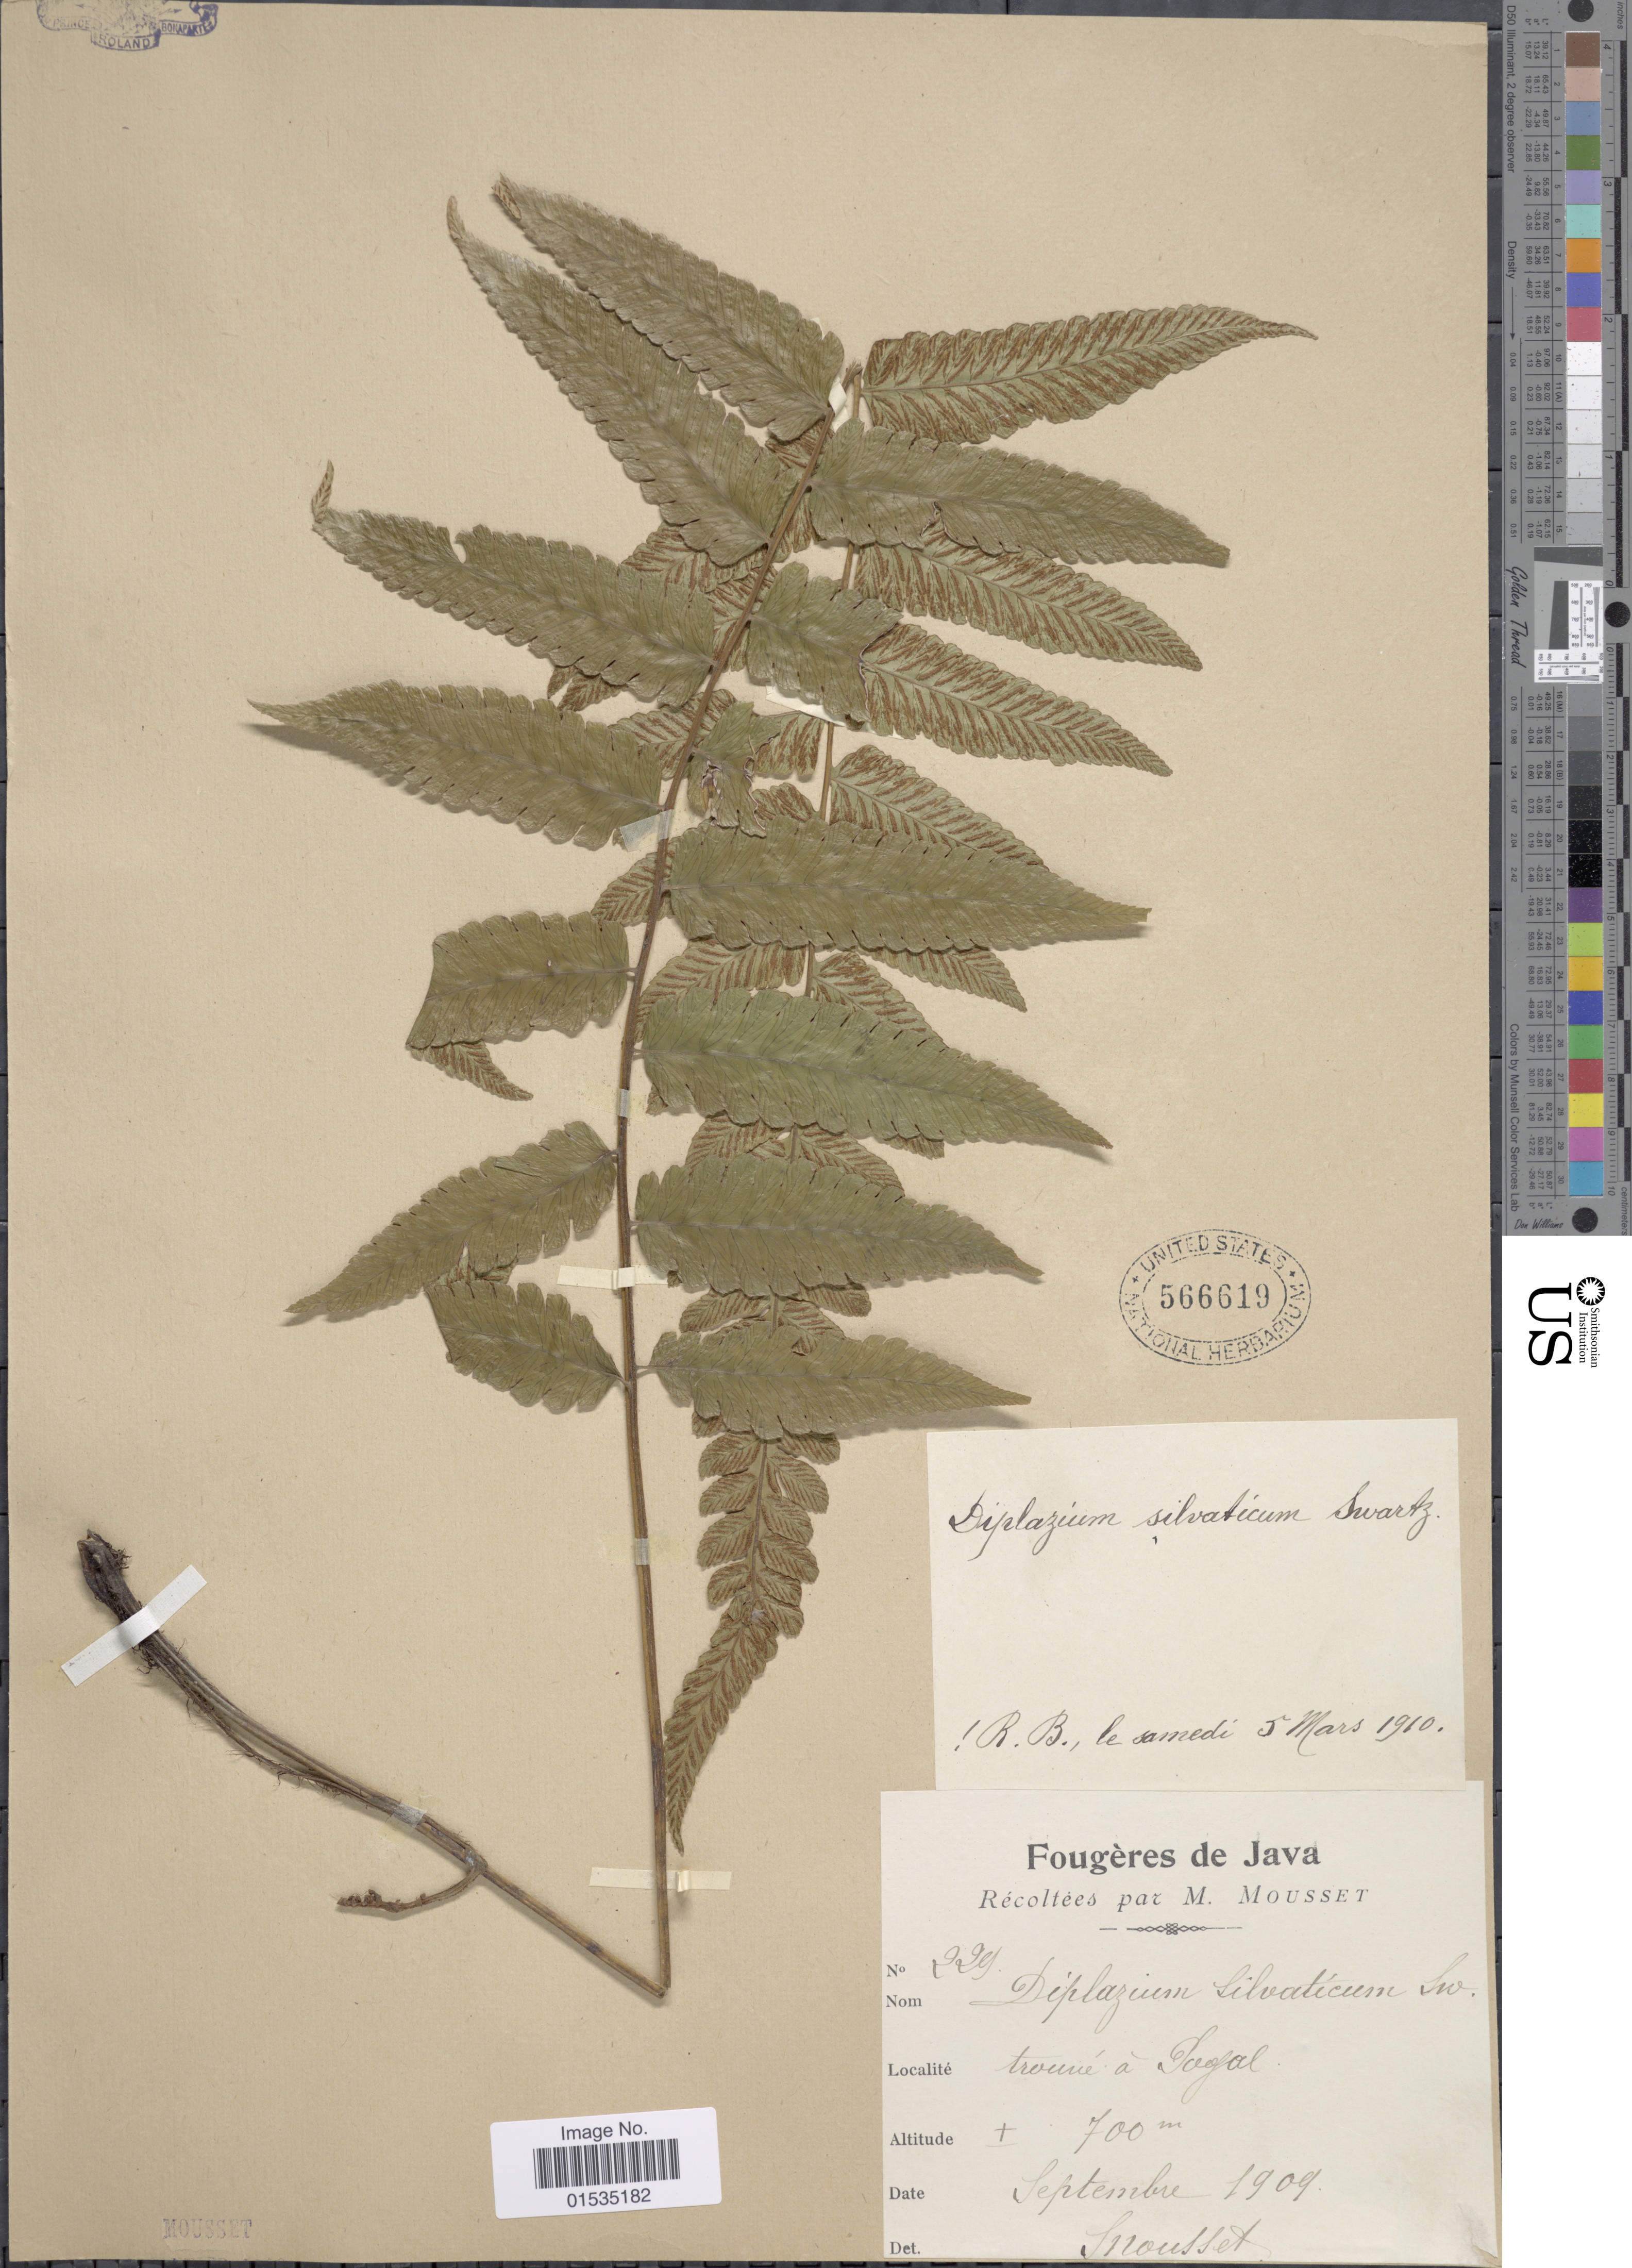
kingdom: Plantae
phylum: Tracheophyta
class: Polypodiopsida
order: Polypodiales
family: Athyriaceae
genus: Diplazium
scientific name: Diplazium sibiricum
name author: (Turcz. ex Kunze) Sa. Kurata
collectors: M. Mousset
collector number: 229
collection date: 1909-09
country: Indonesia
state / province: Java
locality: Trouwe a Playal [interpreted]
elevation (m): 700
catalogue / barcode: US 566619